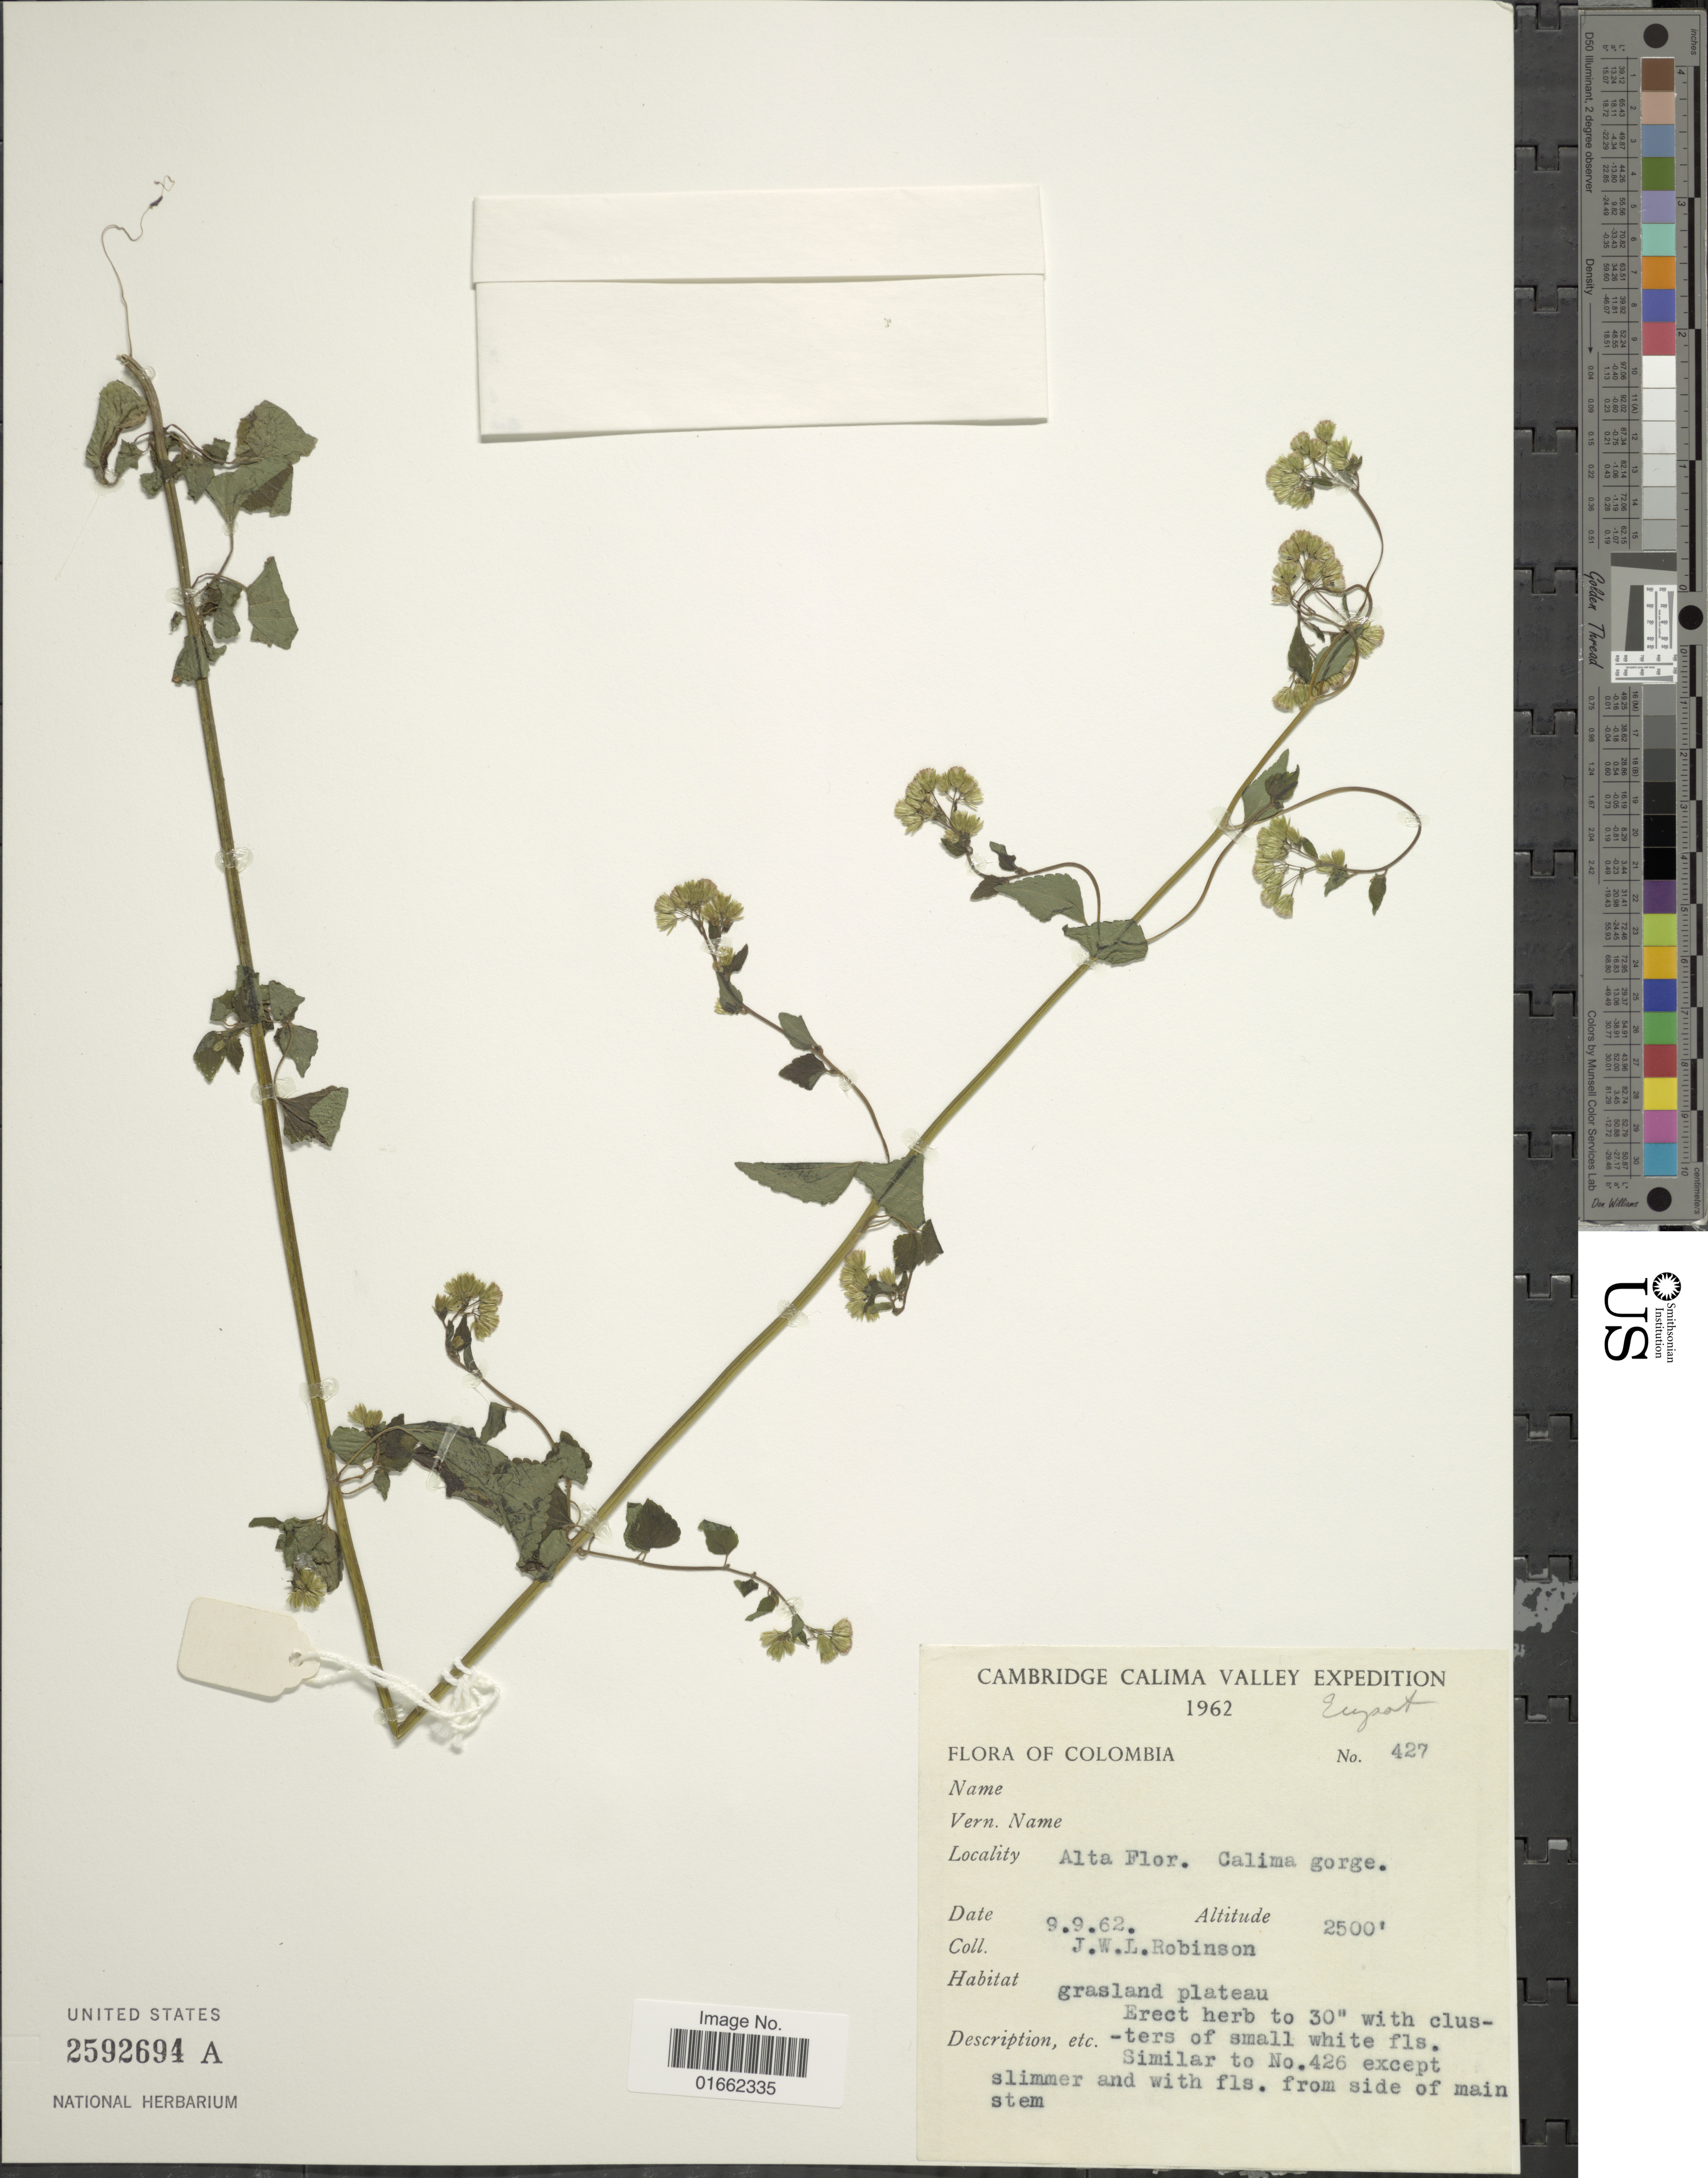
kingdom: Plantae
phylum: Tracheophyta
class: Magnoliopsida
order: Asterales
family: Asteraceae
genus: Fleischmannia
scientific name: Fleischmannia microstemon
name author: (Cass.) R.M. King & H. Rob.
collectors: J. W. Robinson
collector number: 427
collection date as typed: Transcribed d/m/y: 9/9/62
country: Colombia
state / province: Valle del Cauca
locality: Alta Flor. Calima gorge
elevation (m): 762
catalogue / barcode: US 2592694A